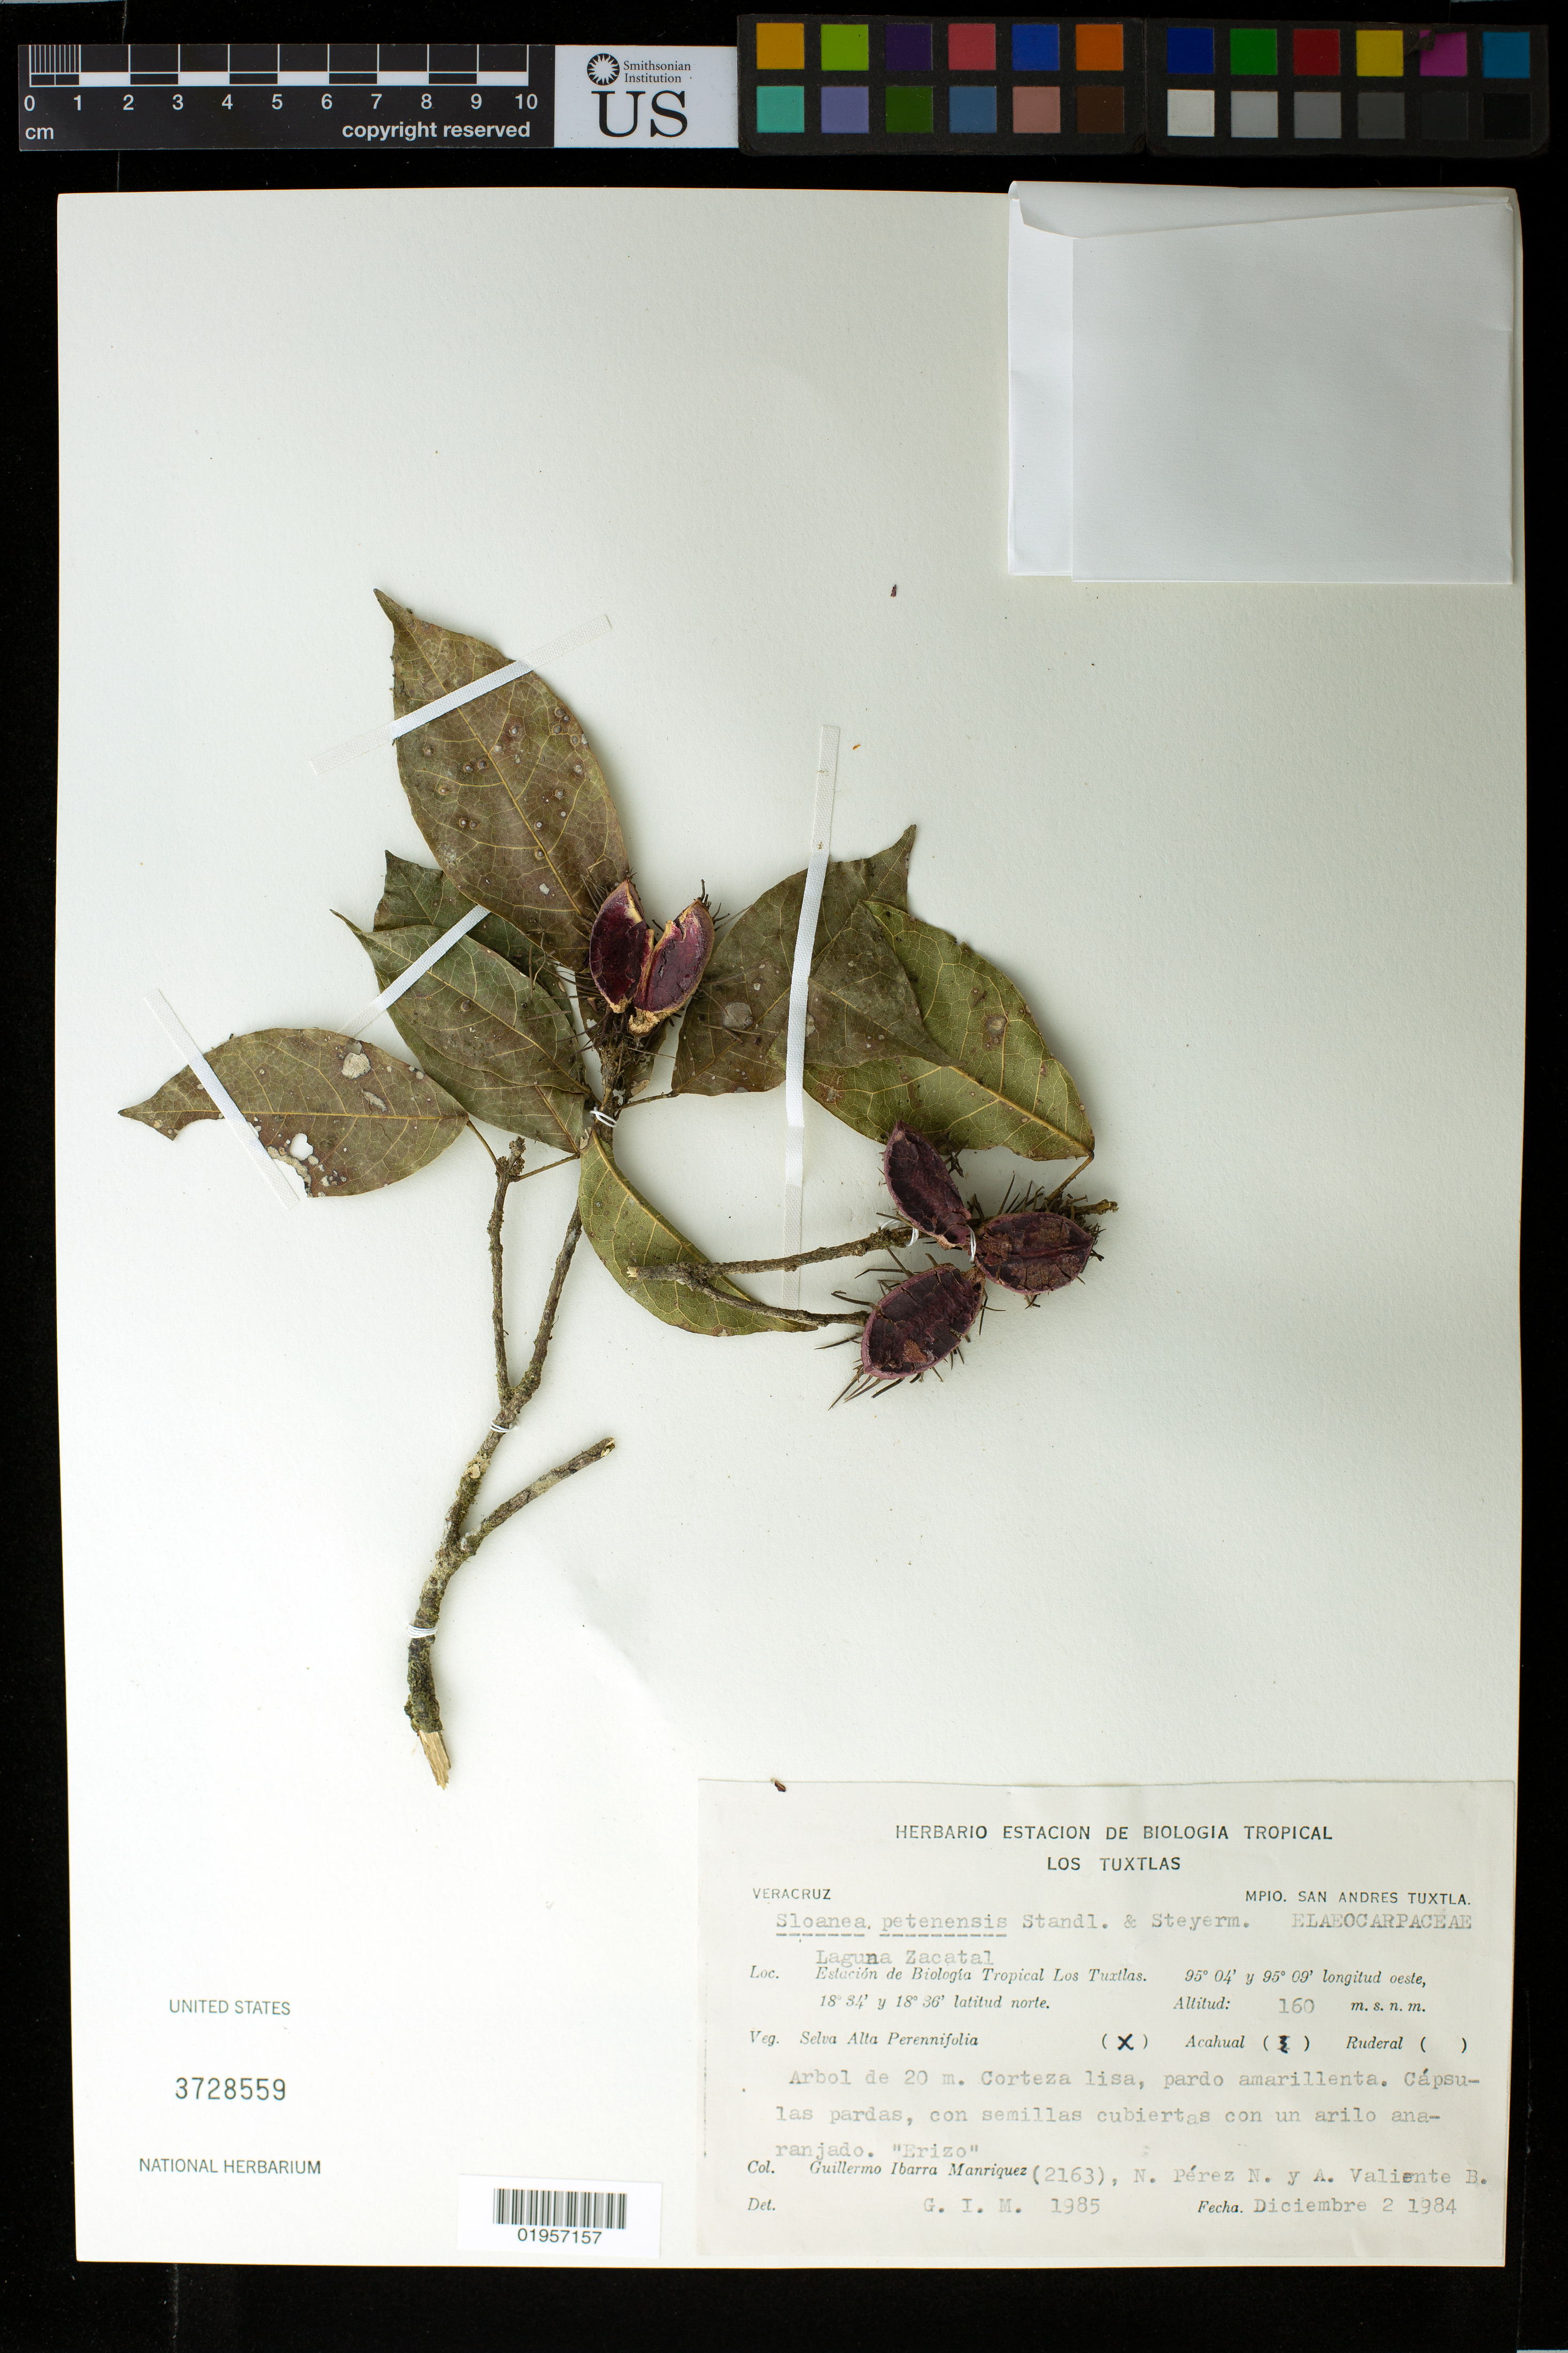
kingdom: Plantae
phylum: Tracheophyta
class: Magnoliopsida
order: Oxalidales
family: Elaeocarpaceae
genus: Sloanea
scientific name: Sloanea petenensis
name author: Standl. & Steyerm.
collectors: G. Manriquez, N. Perez N. & A. Valiente B.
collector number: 2163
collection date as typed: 02 Dec 1984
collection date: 1984-12-02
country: Mexico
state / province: Veracruz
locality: Los Tuxtlas, Laguna Zacatal, Estacion de Biolgia Tropical Los Tuxtlas.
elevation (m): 160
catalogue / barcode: US 3728559